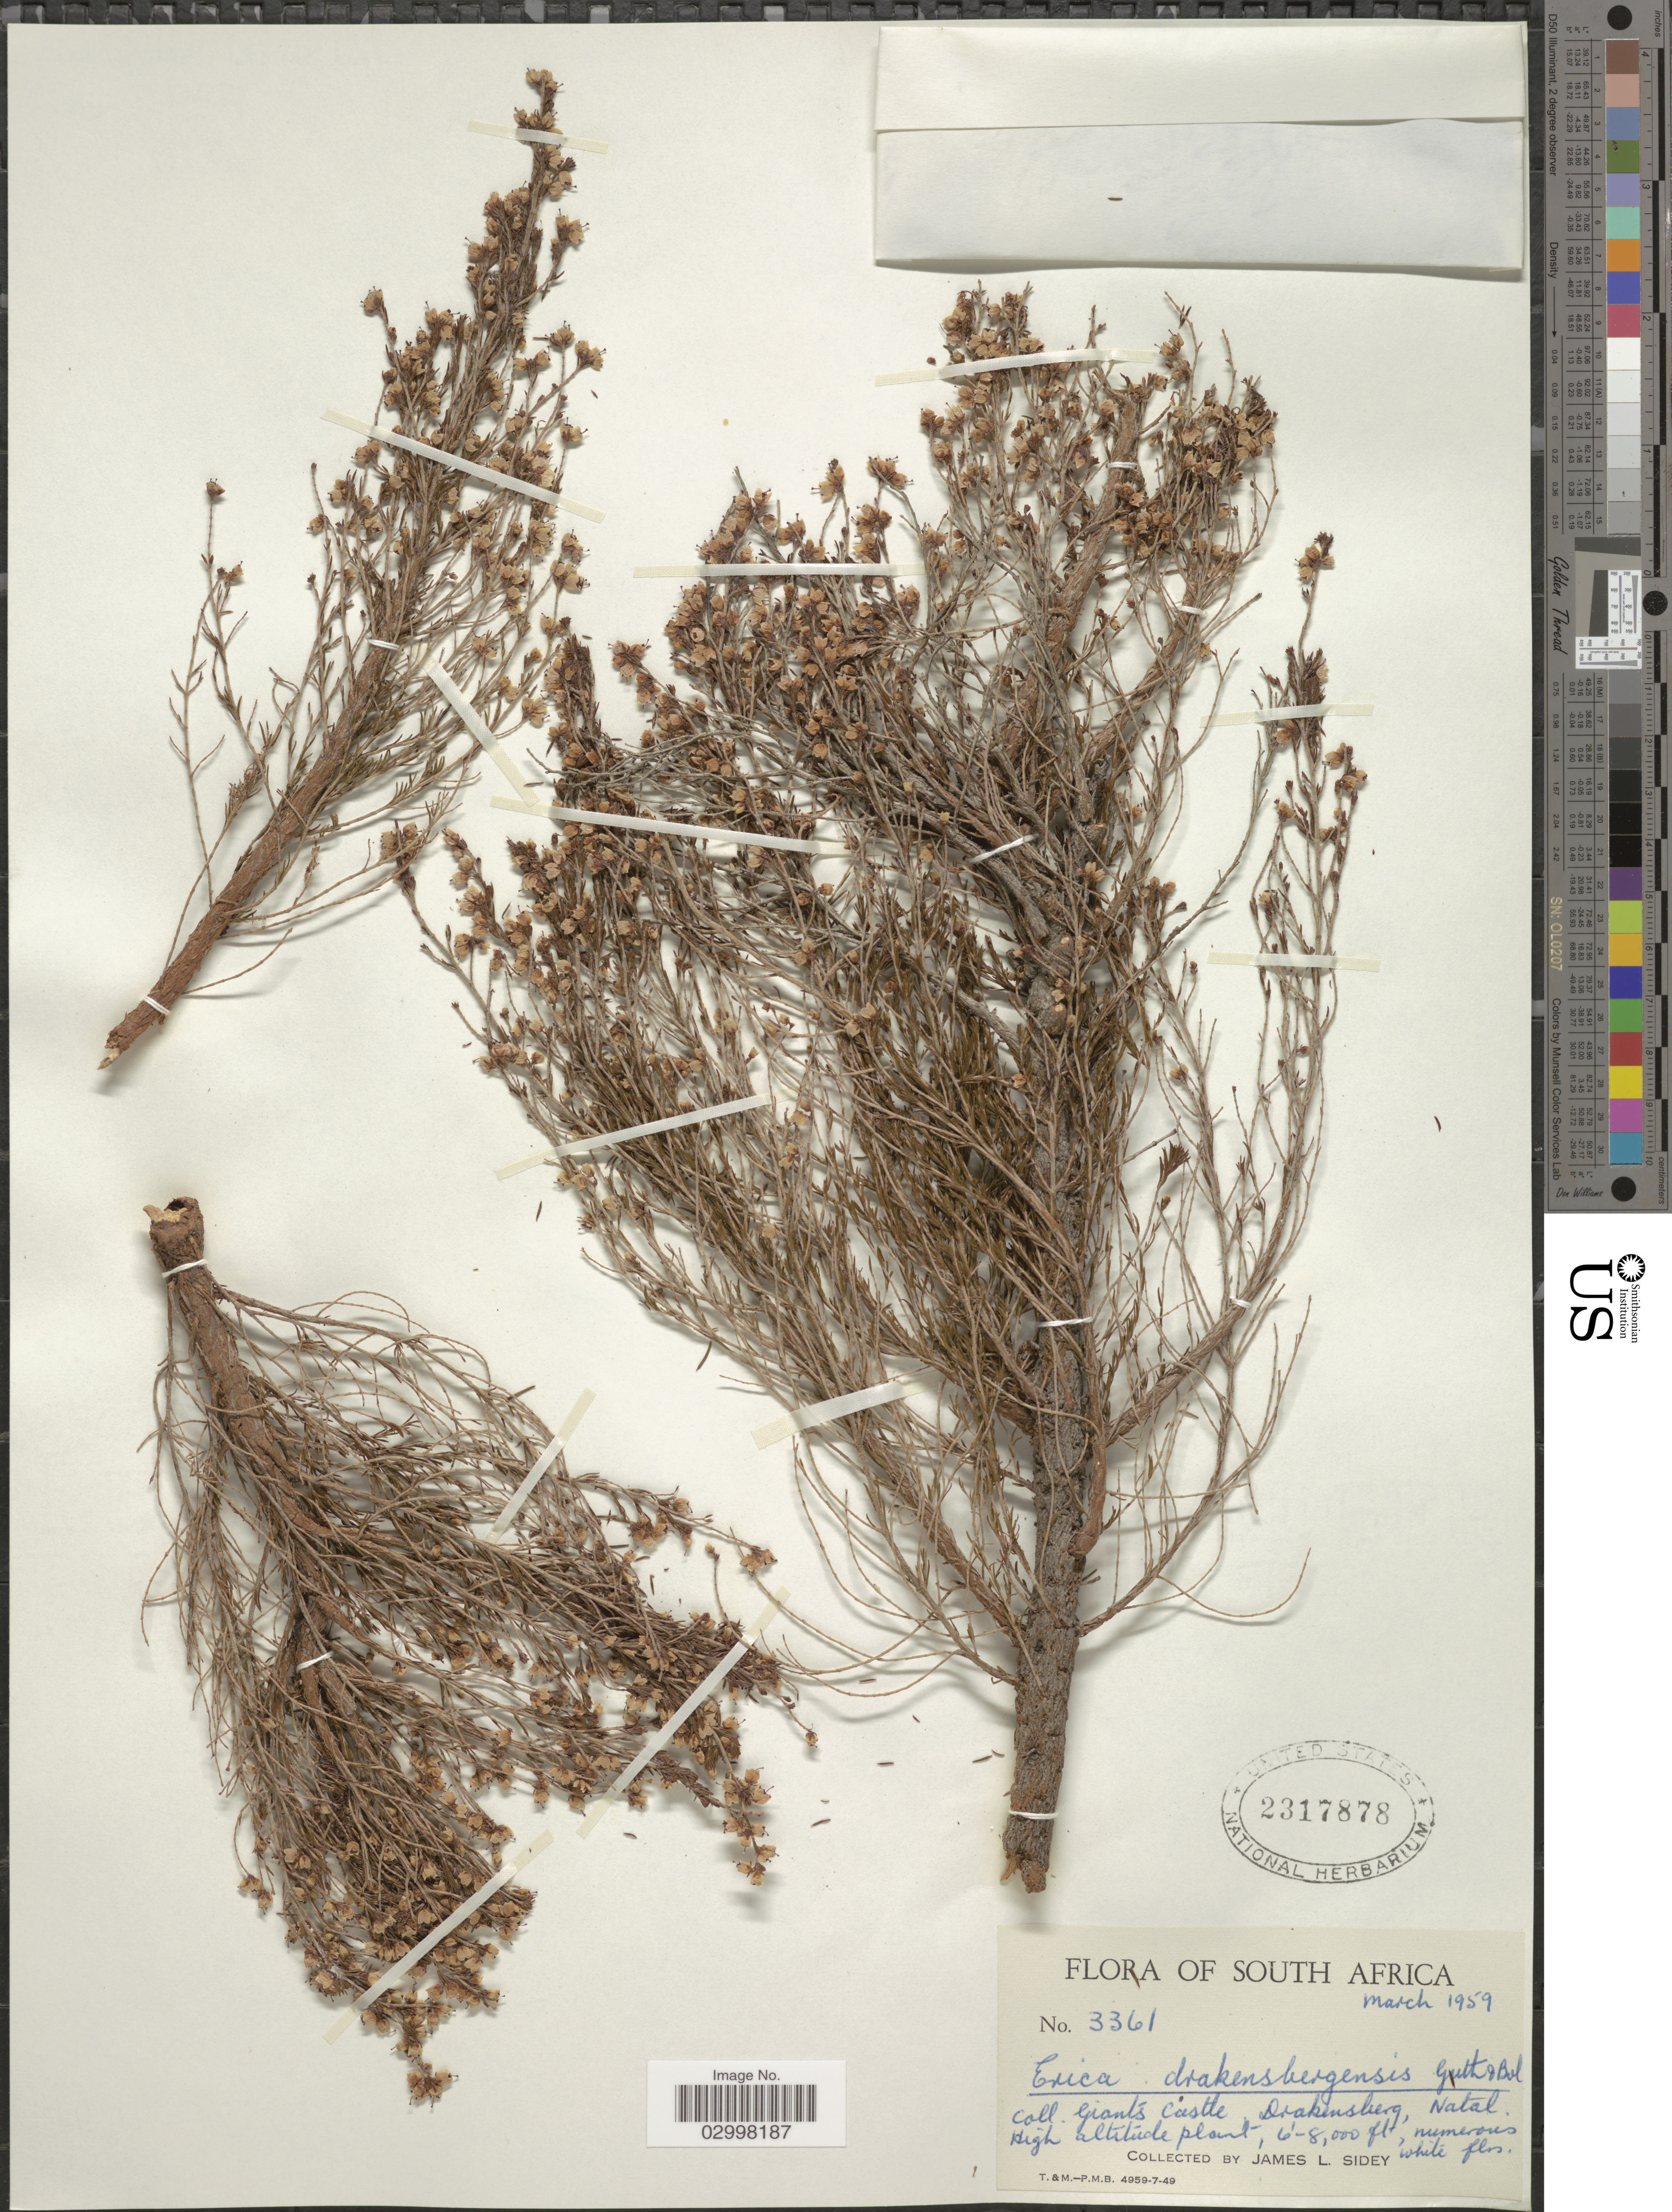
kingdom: Plantae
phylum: Tracheophyta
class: Magnoliopsida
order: Ericales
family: Ericaceae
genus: Erica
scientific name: Erica drakensbergensis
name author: Guthrie & Bolus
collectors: J. L. Sidey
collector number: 3361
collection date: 1959-03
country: South Africa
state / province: KwaZulu-Natal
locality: Giants Castle, Drakensberg, Natal.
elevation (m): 1829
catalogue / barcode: US 2317878